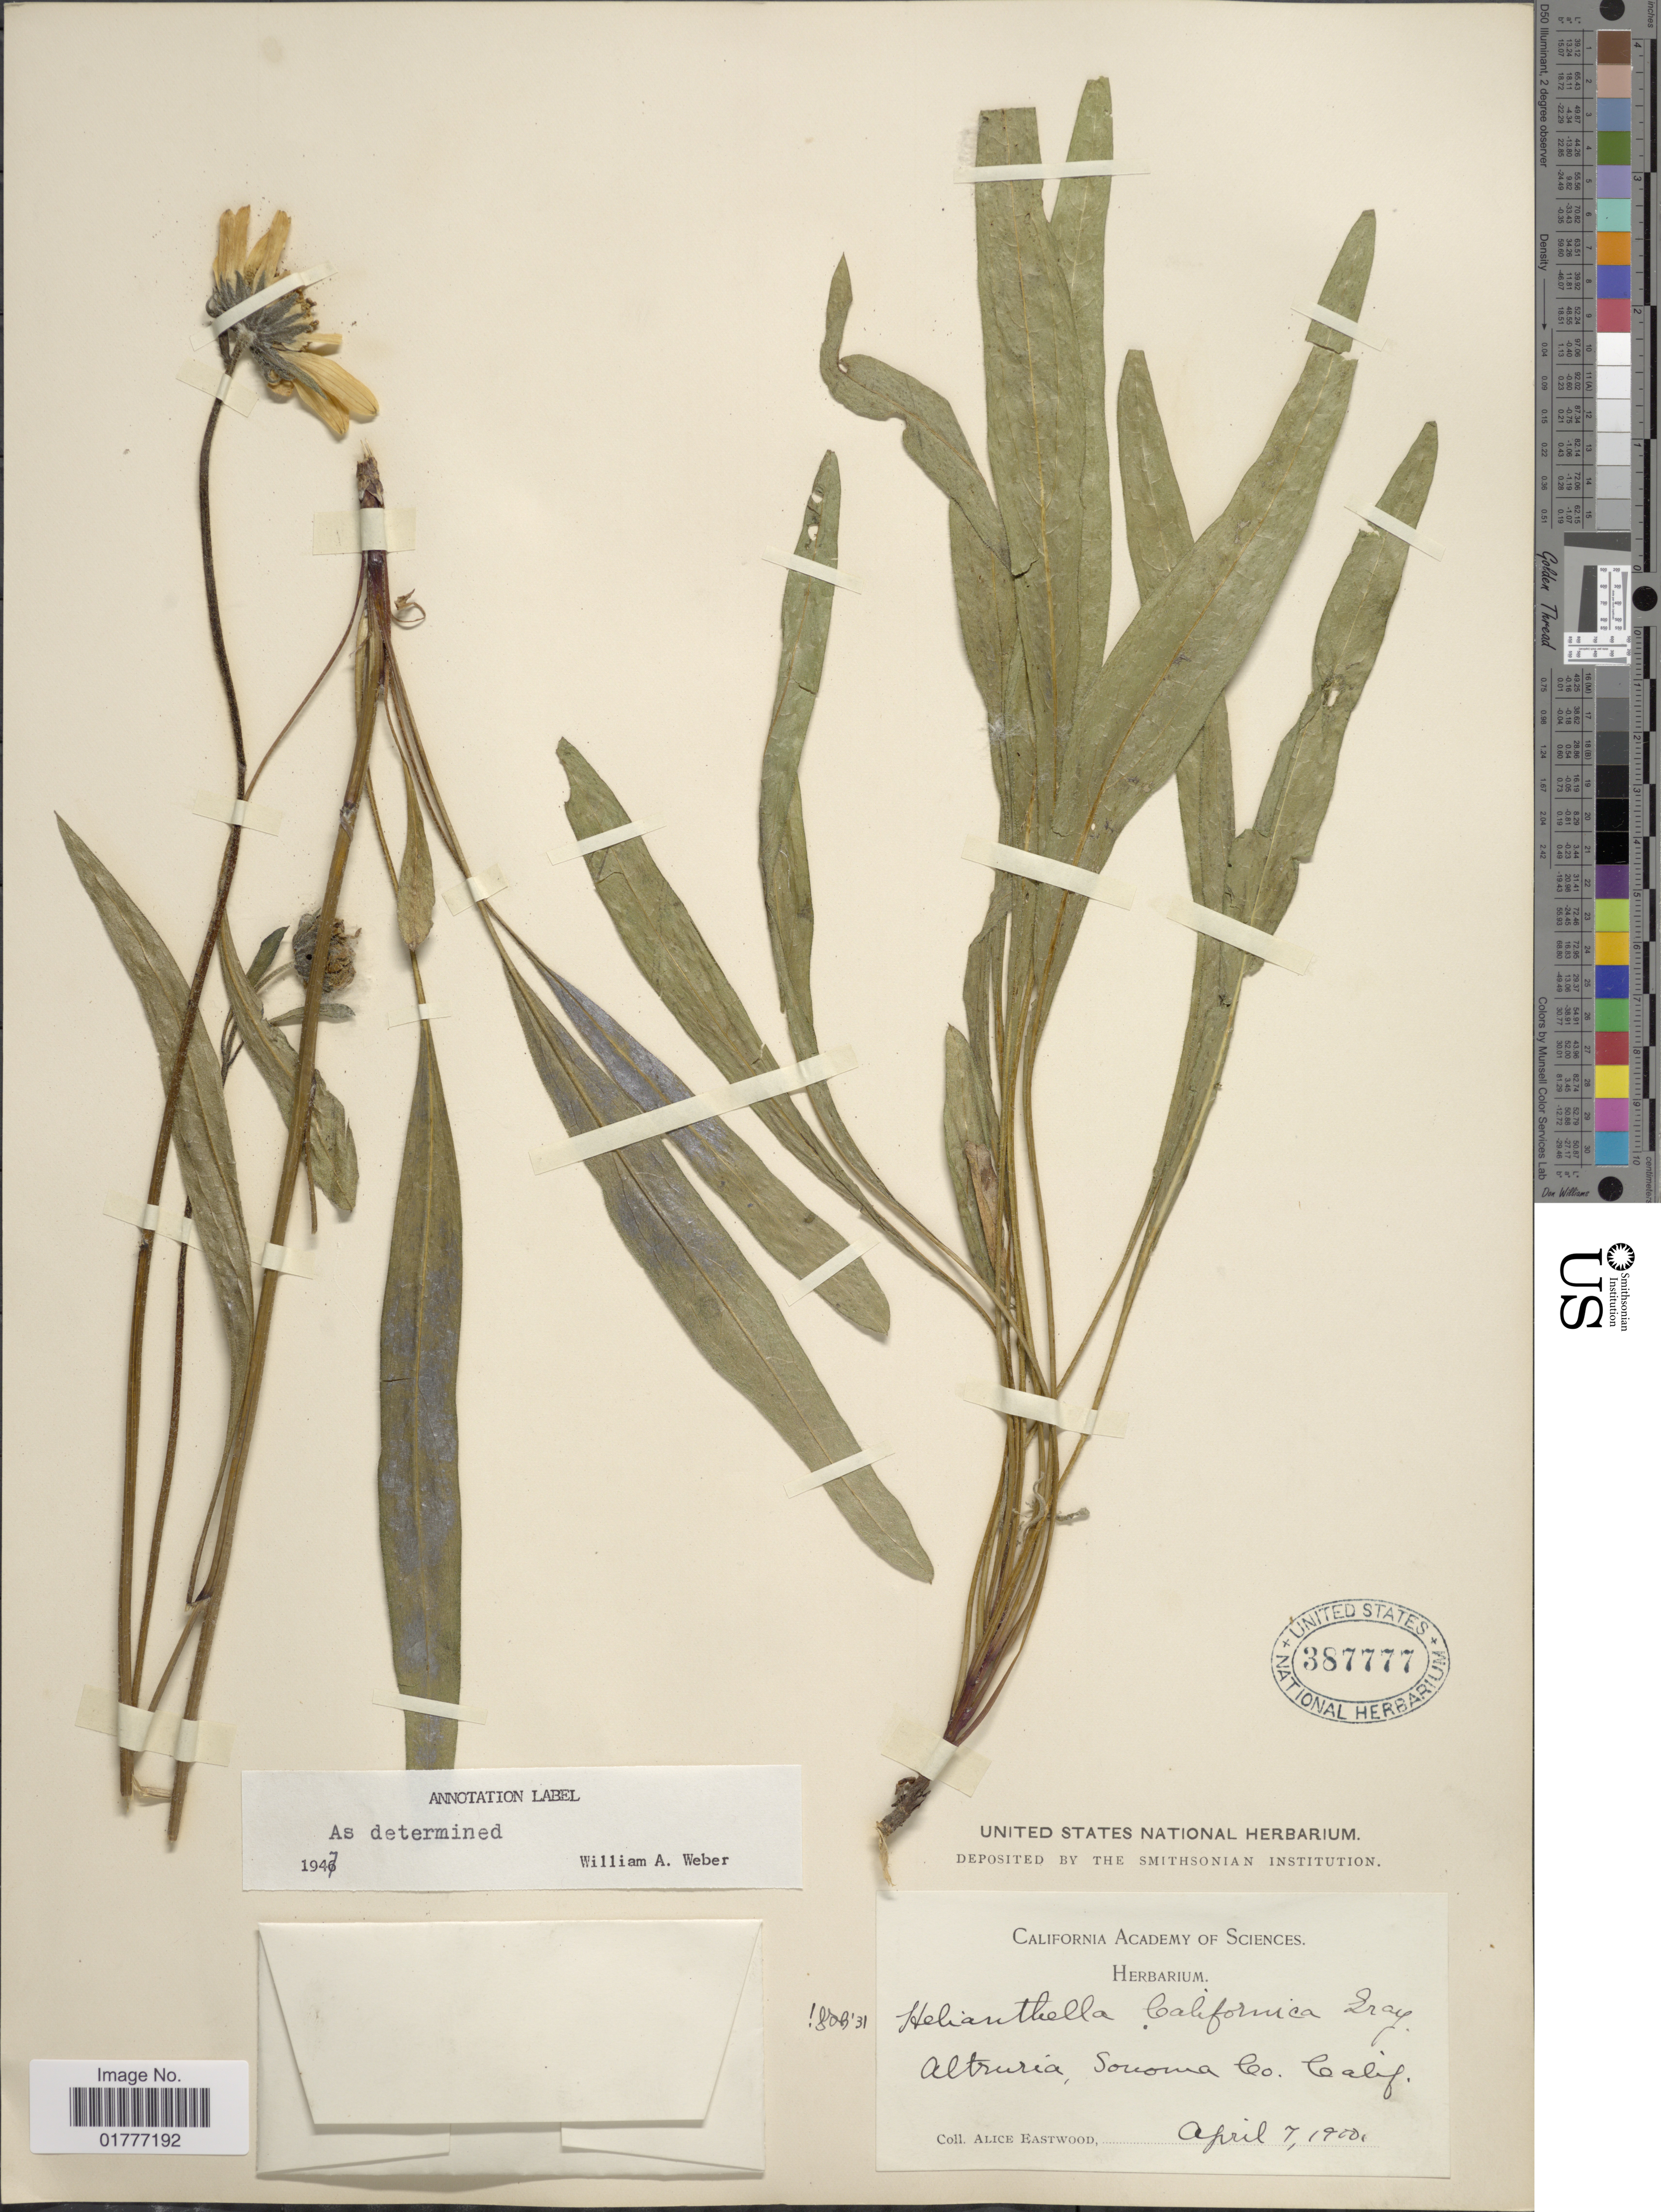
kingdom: Plantae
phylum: Tracheophyta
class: Magnoliopsida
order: Asterales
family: Asteraceae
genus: Helianthella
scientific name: Helianthella californica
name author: A. Gray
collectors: A. Eastwood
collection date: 1900-04-07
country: United States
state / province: California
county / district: Sonoma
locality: Altruria, Sonoma Co.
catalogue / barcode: US 387777